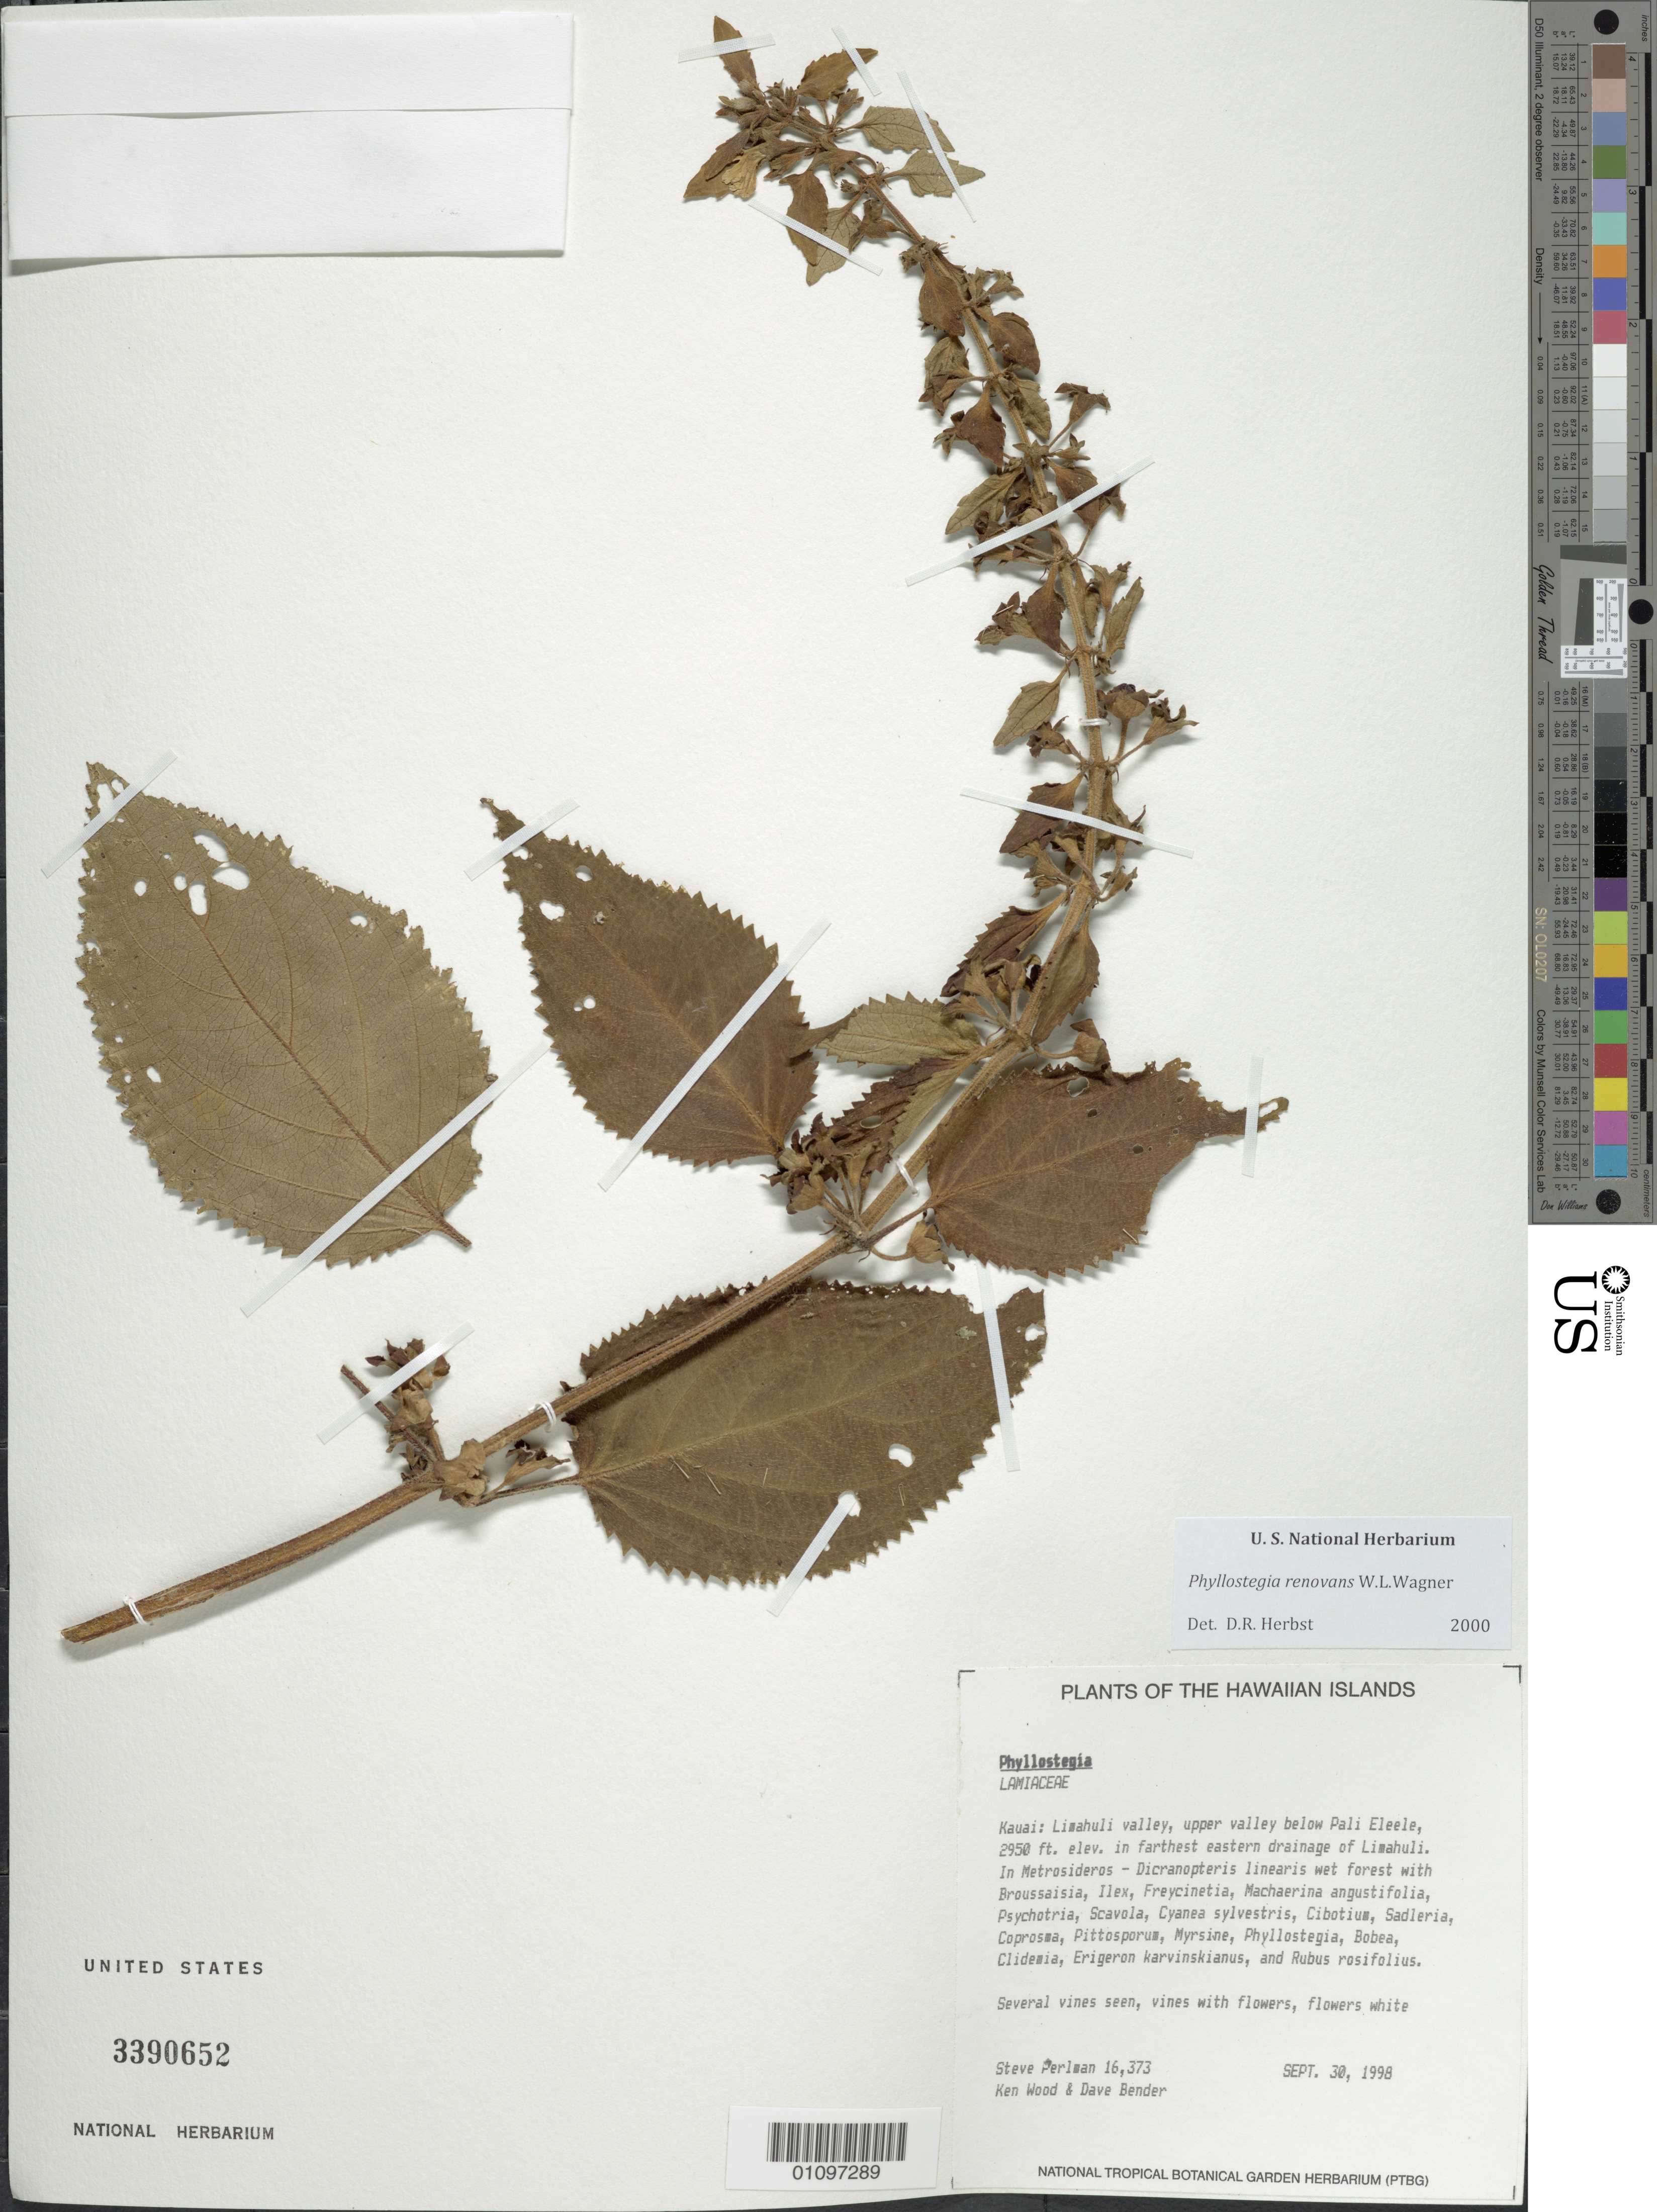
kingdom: Plantae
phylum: Tracheophyta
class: Magnoliopsida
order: Lamiales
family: Lamiaceae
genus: Phyllostegia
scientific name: Phyllostegia renovans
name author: W.L. Wagner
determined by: Herbst, D. R.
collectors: S. P. Perlman, K. R. Wood & D. Bender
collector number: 16373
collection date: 1998-09-30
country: United States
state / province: Hawaii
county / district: Kaui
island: Kaua'i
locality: Limahuli Valley, upper valley below Pali Eleele, in farthest eastern drainage of Limahuli.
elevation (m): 899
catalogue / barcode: US 3390652